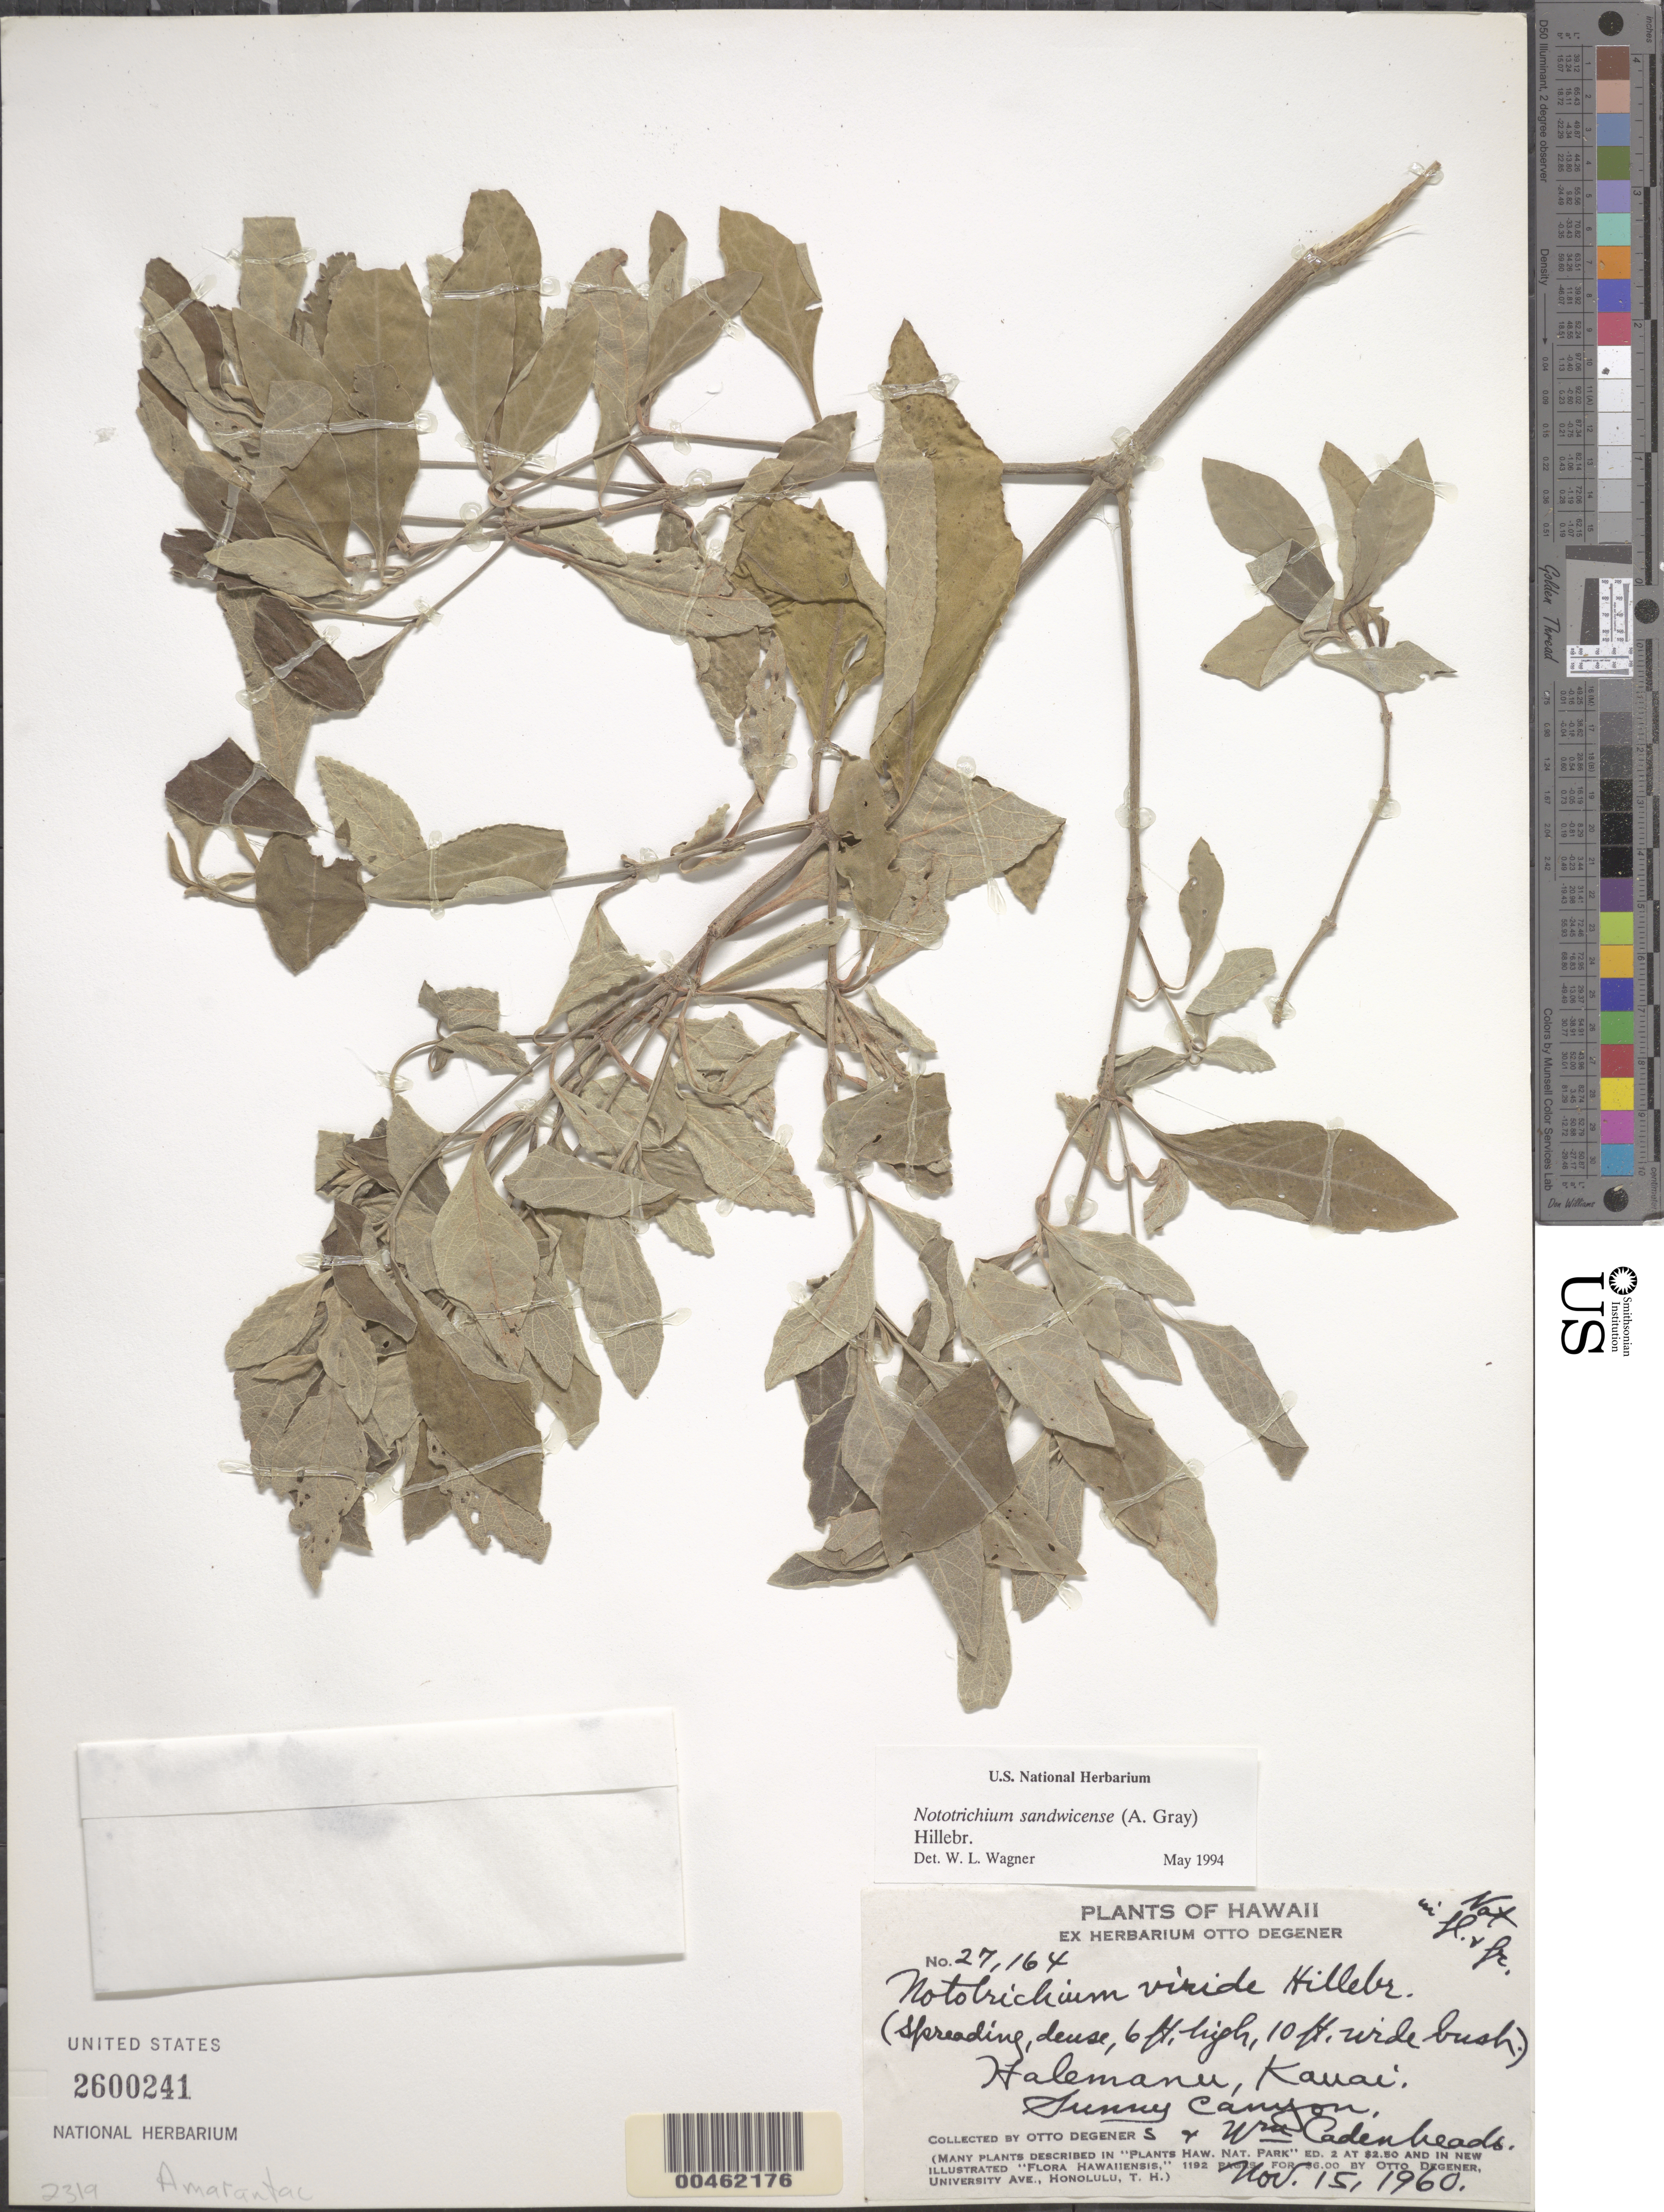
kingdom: Plantae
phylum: Tracheophyta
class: Magnoliopsida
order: Caryophyllales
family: Amaranthaceae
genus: Achyranthes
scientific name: Achyranthes sandwicensis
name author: (A. Gray) Di Vincenzo et al.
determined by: Wagner, W. L., (BOT), Smithsonian Institution - National Museum of Natural History (UNITED STATES)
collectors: O. Degener & W. Cadenheads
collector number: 27164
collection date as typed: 15 Nov 1960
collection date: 1960-11-15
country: United States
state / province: Hawaii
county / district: Kauai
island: Kaua'i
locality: Halemanu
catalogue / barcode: US 2600241